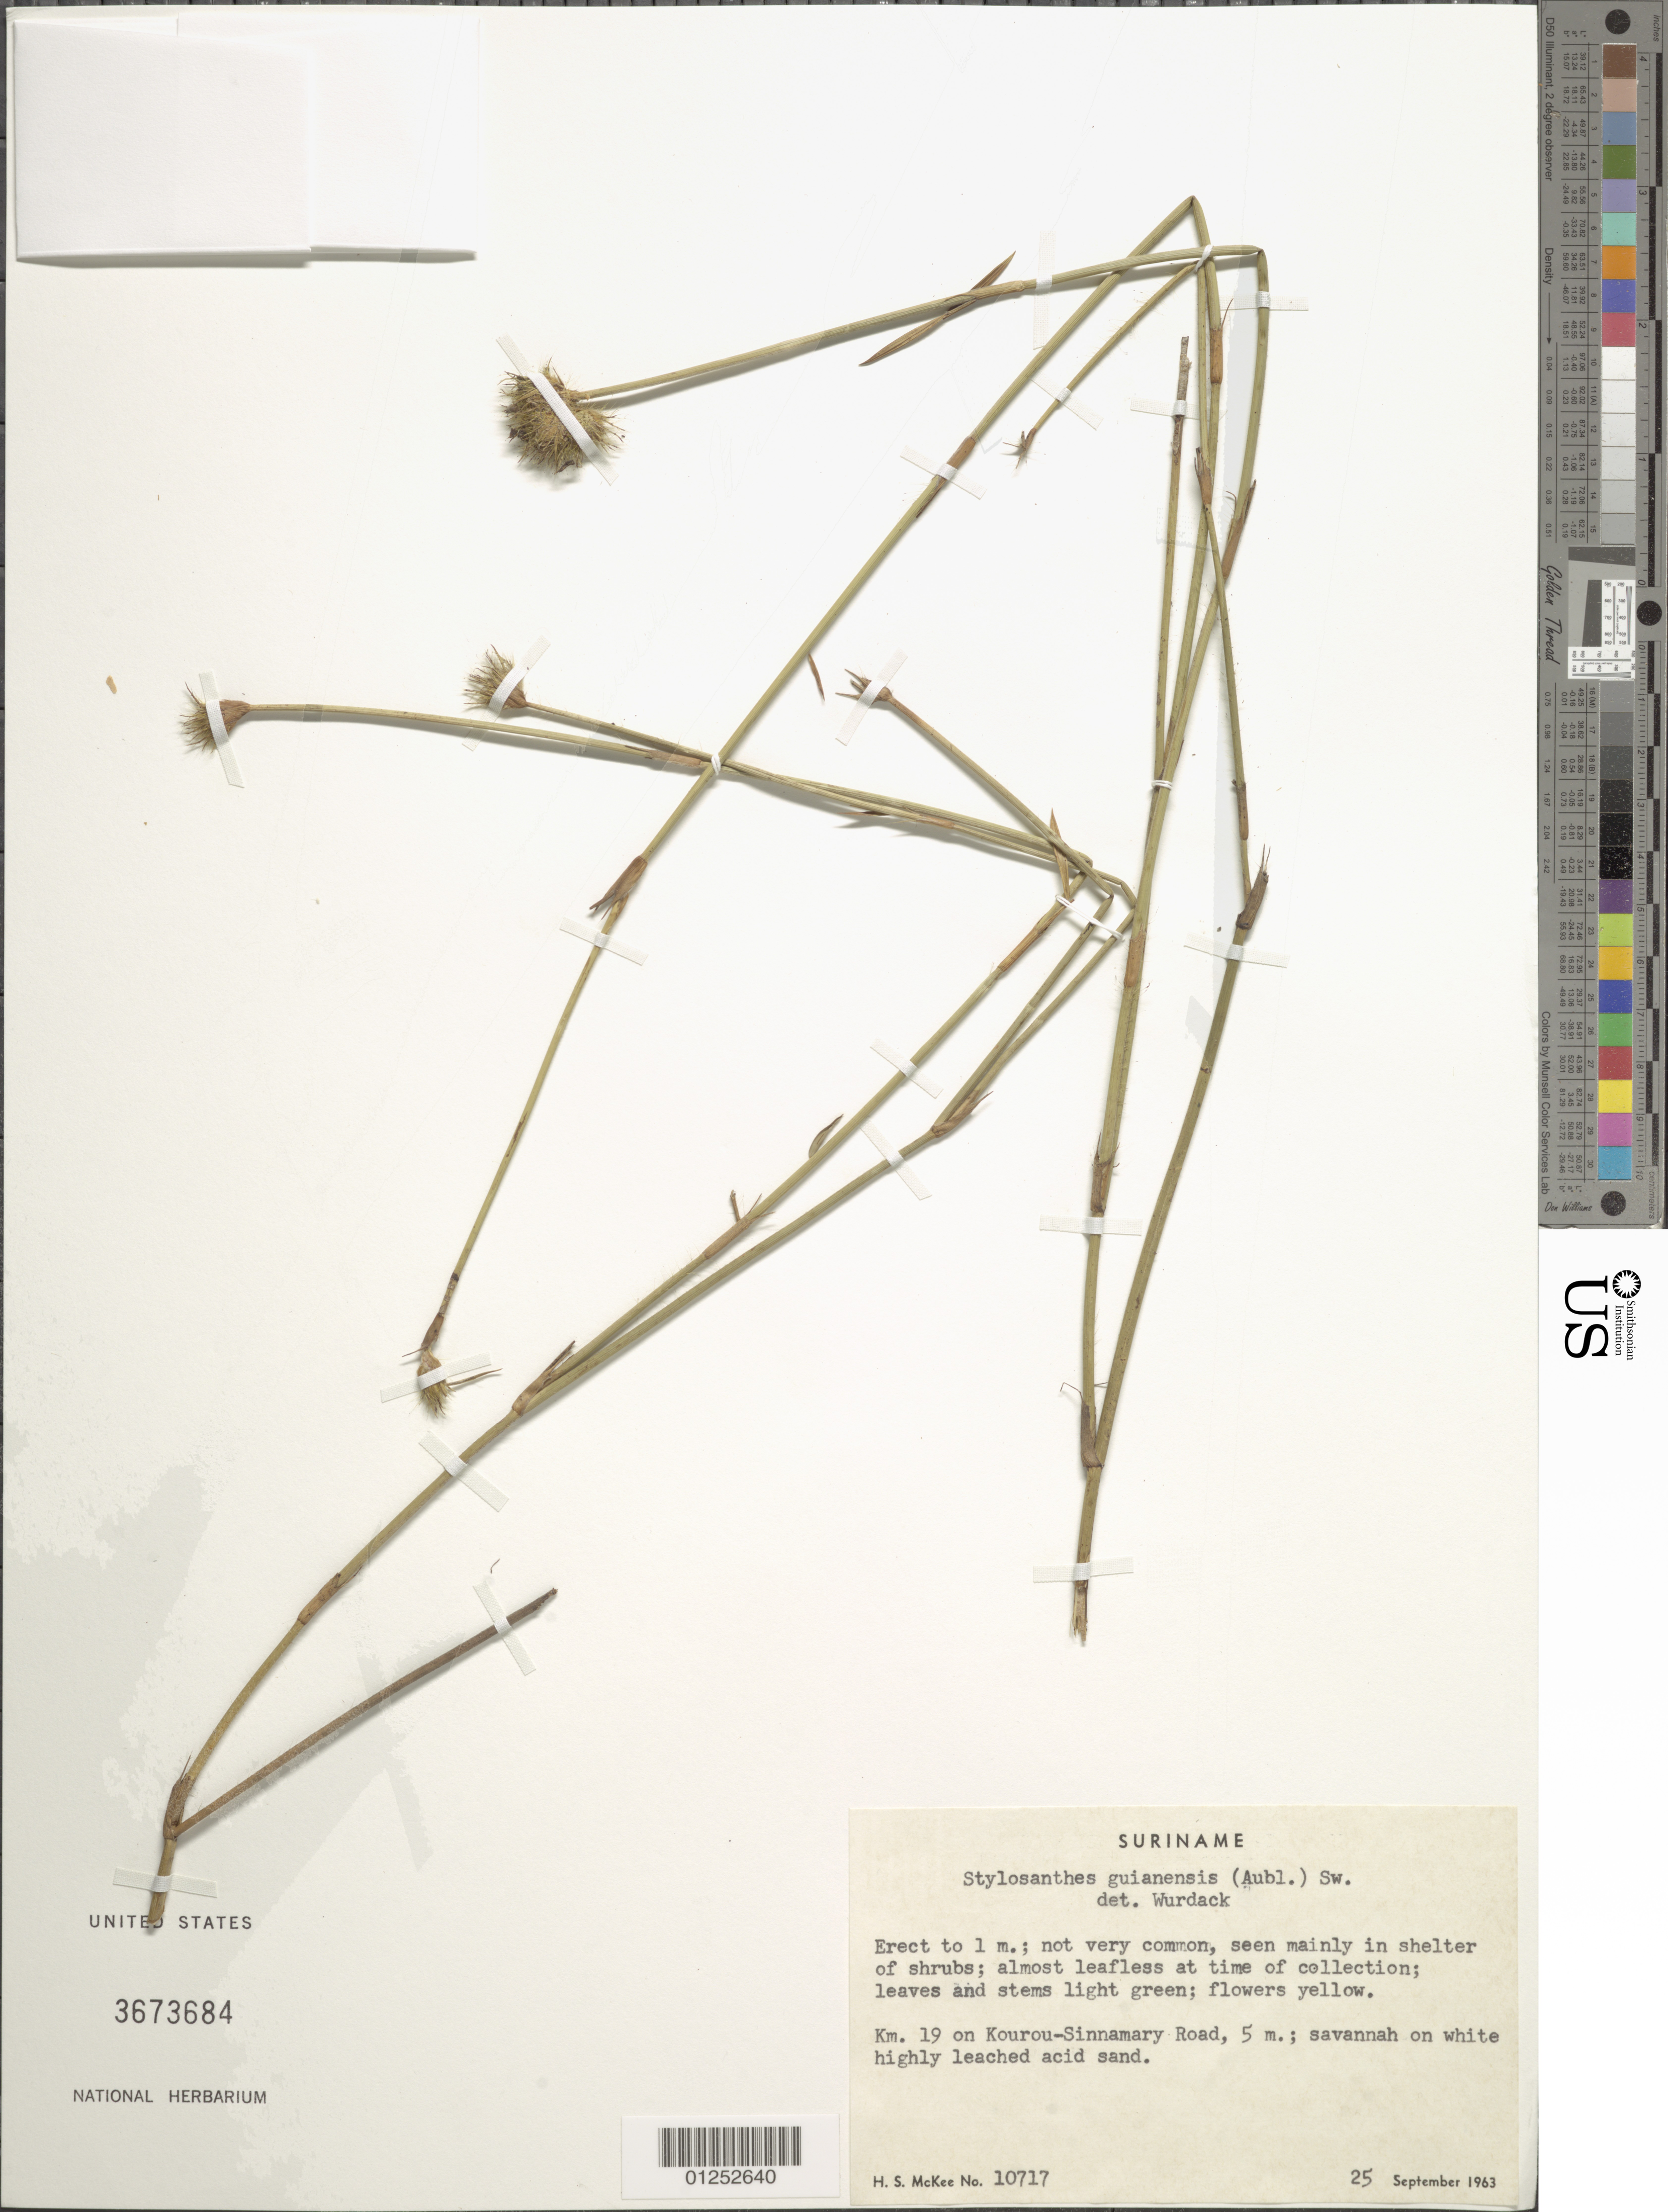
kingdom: Plantae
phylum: Tracheophyta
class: Magnoliopsida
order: Fabales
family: Fabaceae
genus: Stylosanthes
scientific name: Stylosanthes guianensis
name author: (Aubl.) Sw.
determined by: Wurdack, John J., (US), US (UNITED STATES)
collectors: H. S. McKee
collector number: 10717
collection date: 1963-09-25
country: Suriname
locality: KM 19 on Kourou-Sinnamary Road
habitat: Not very common, seen mainly in shelter of shrubs. Savannah on white highly leached acid sand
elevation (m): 5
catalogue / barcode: US 3673684